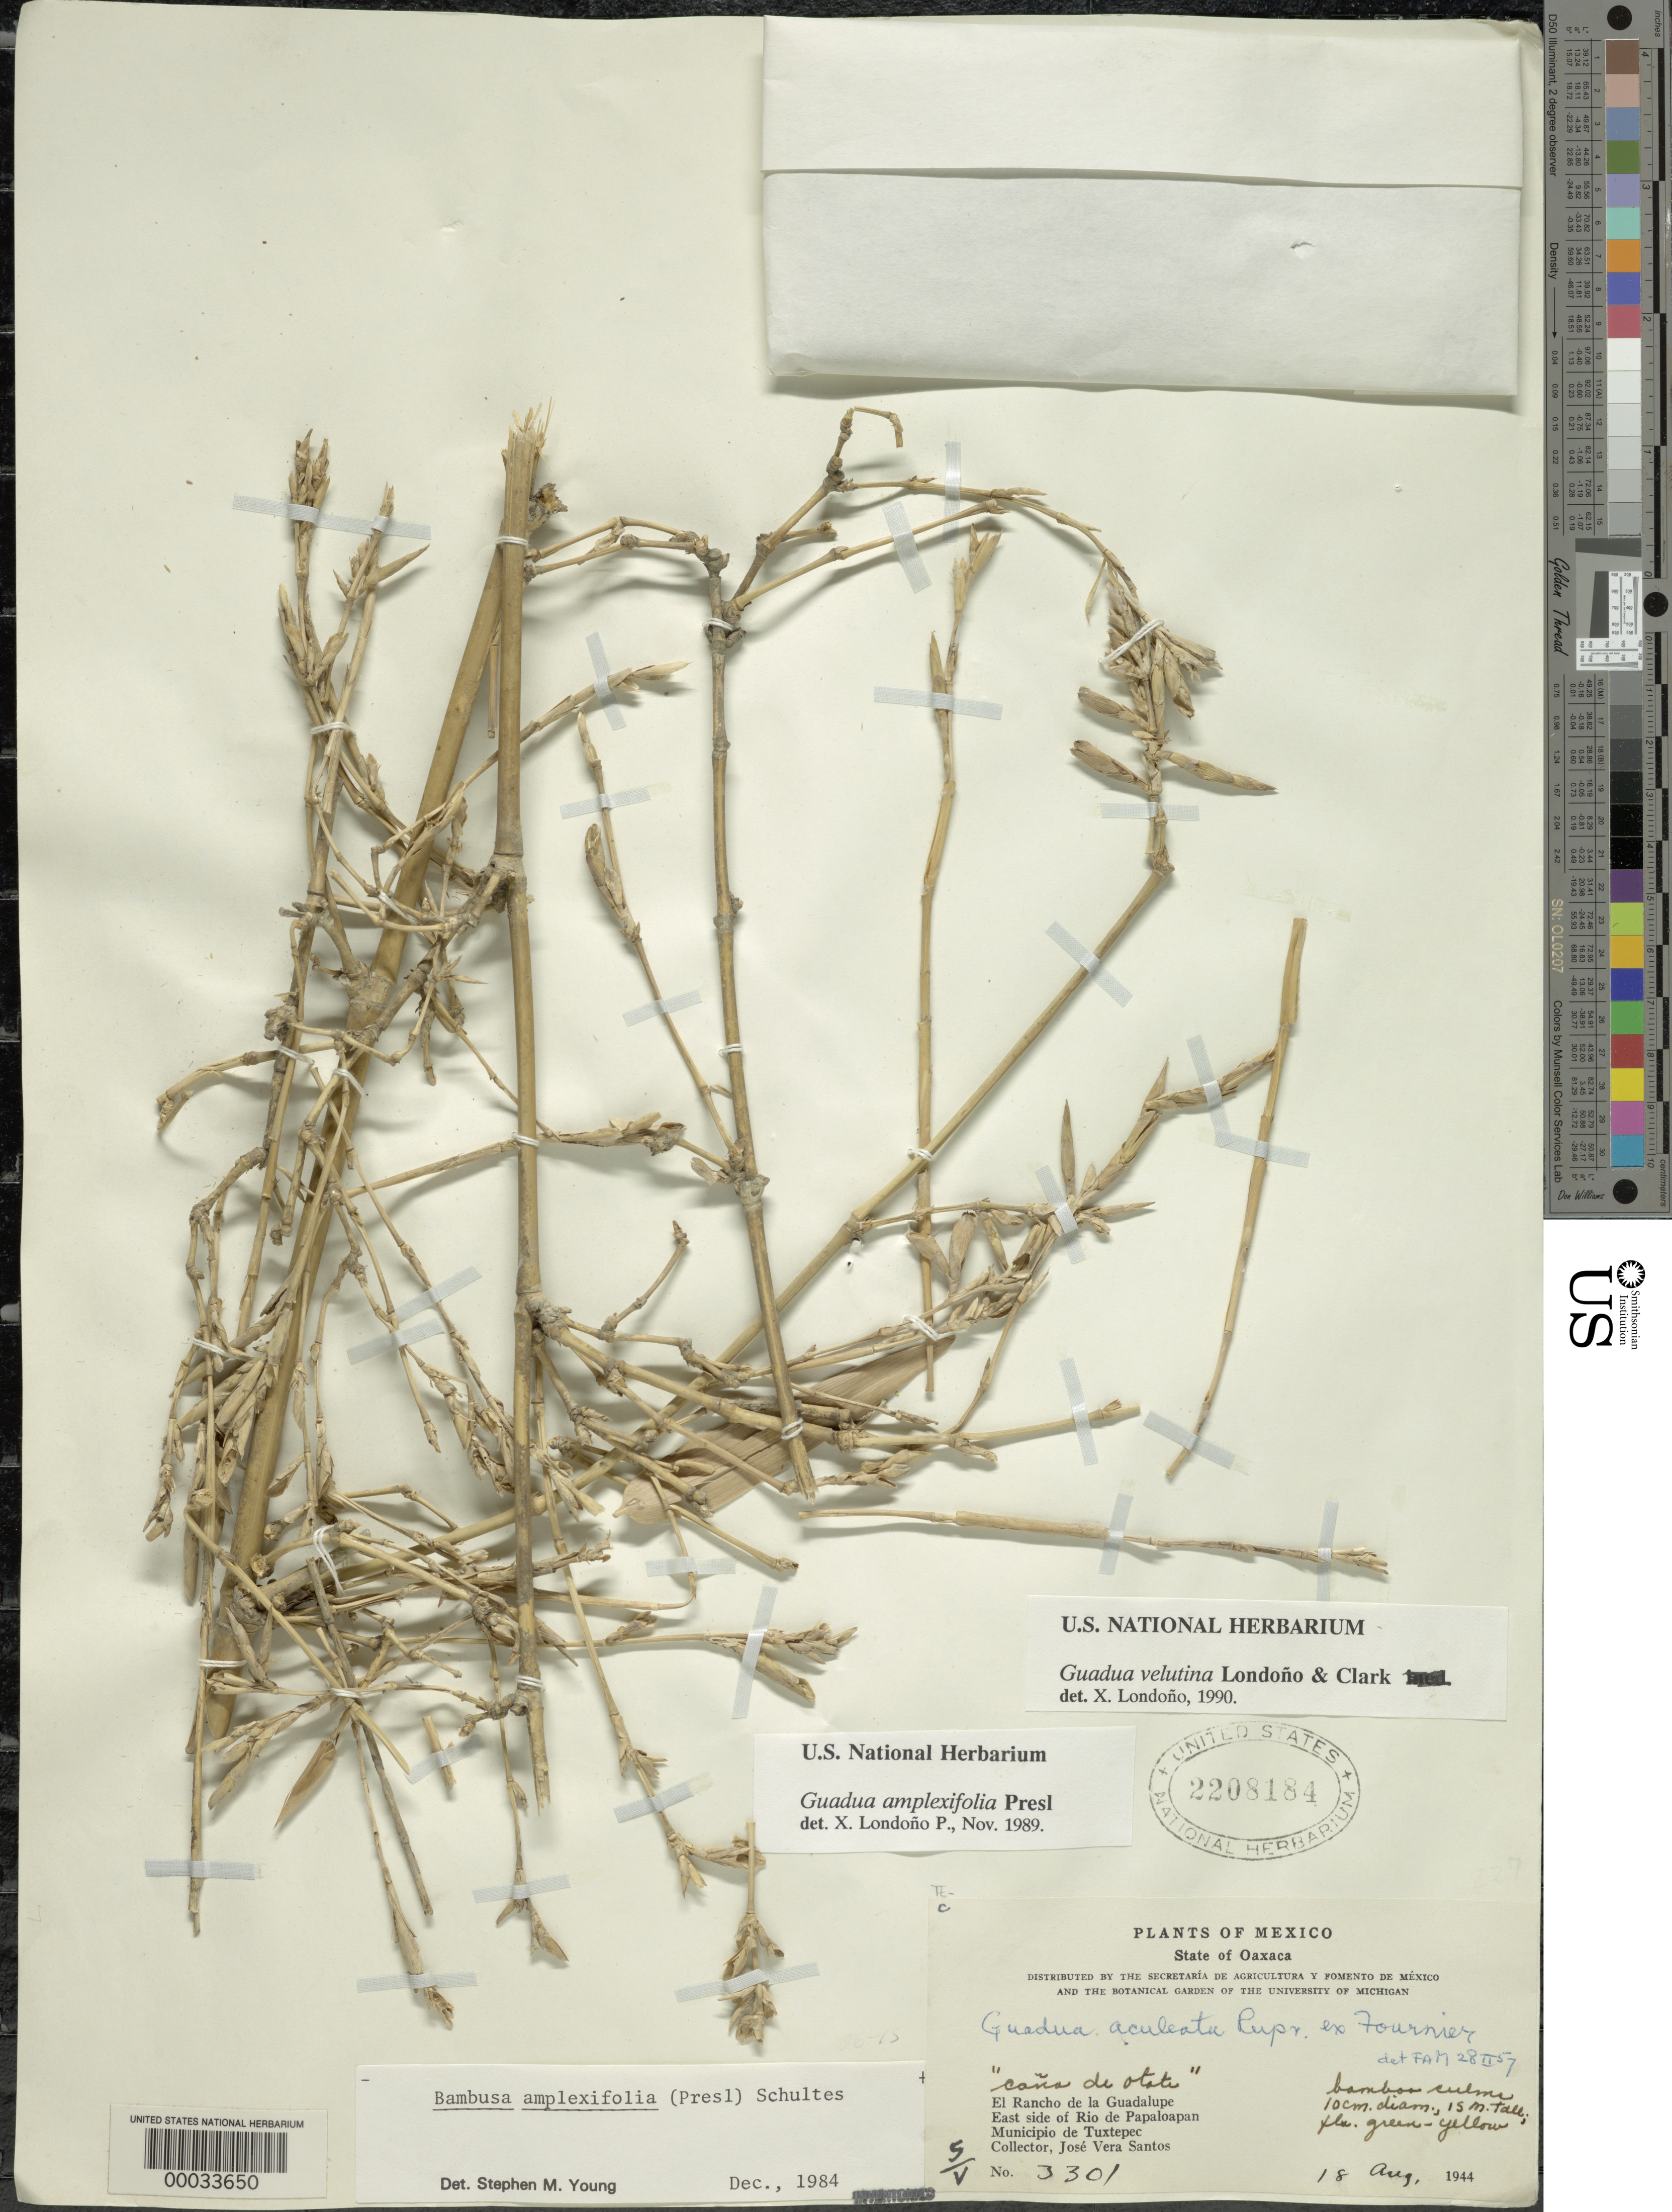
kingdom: Plantae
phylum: Tracheophyta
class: Liliopsida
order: Poales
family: Poaceae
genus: Guadua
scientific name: Guadua velutina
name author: Londoño & L.G. Clark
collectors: J. V. Santos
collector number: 3301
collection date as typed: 18 Aug 1944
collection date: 1944-08-18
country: Mexico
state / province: Oaxaca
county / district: San Juan Bautista Tuxtepec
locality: Tuxtepec mun. (?), el rancho de la guadalape e side of rio de papaloapan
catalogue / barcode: US 2208184